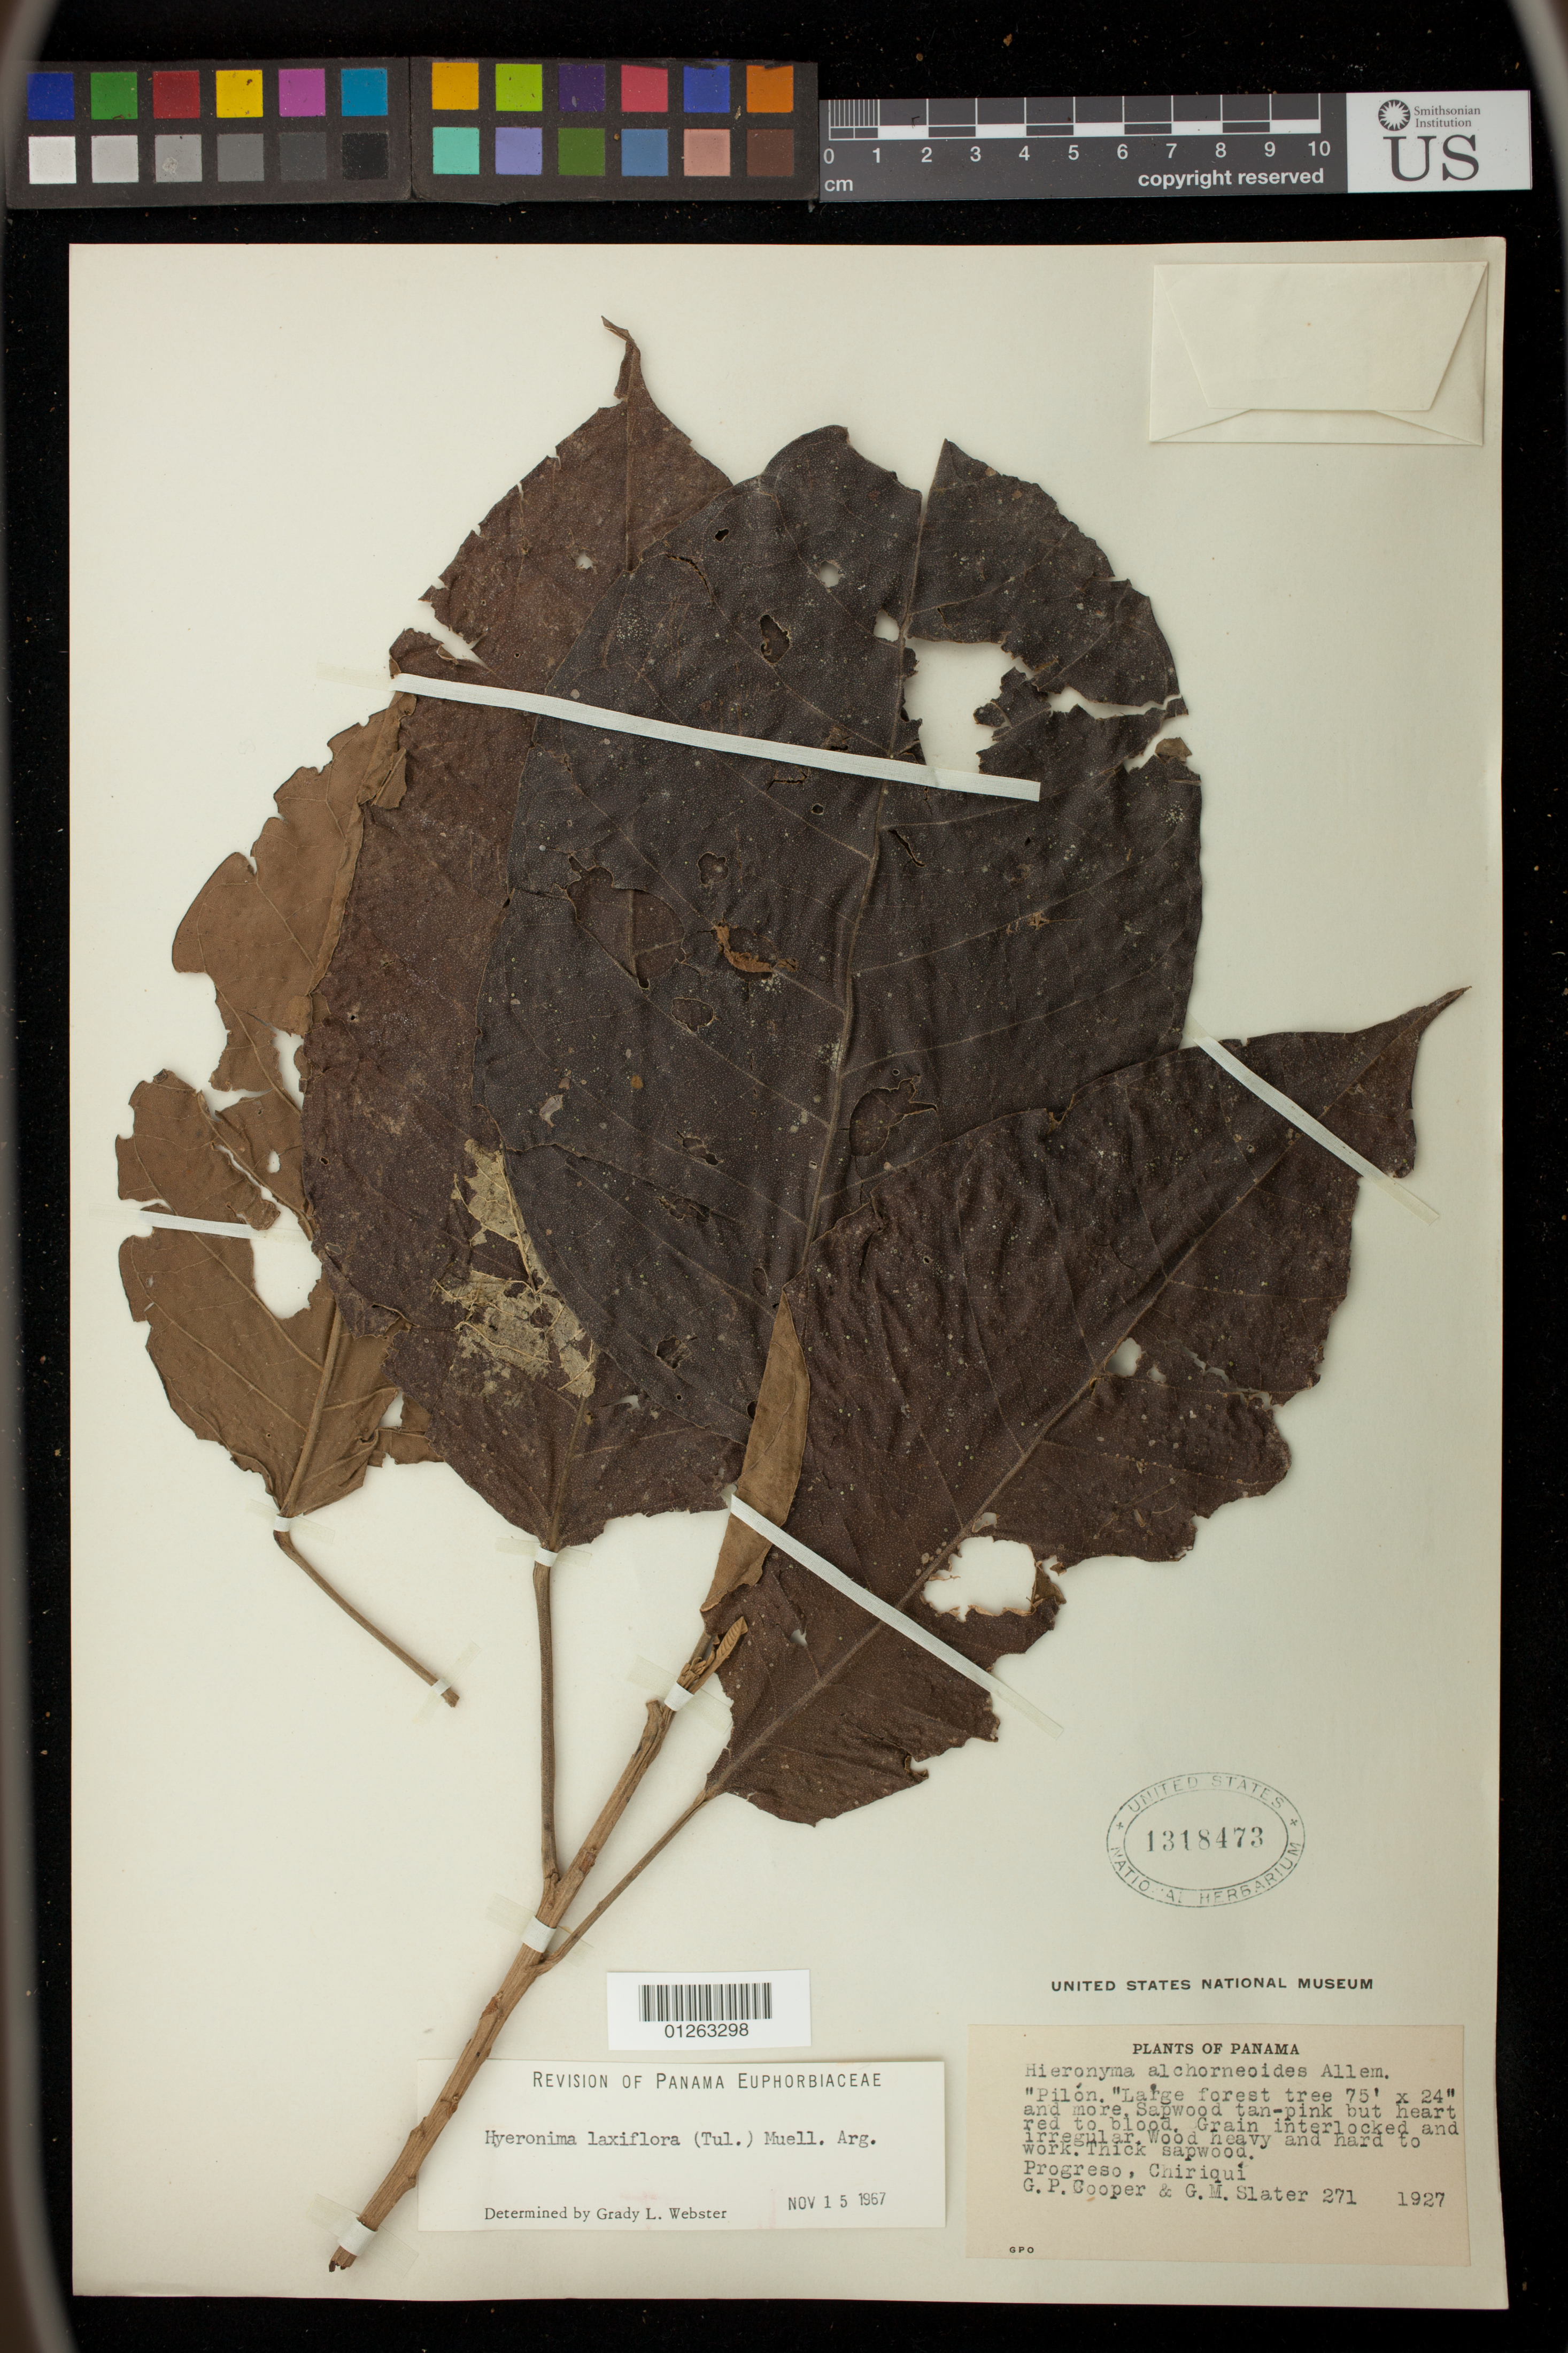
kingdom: Plantae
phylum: Tracheophyta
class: Magnoliopsida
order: Malpighiales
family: Phyllanthaceae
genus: Hieronyma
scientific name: Hieronyma laxiflora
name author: (Tul.) Müll. Arg.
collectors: G. Cooper & G. Slater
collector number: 271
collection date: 1927-01-01/1927-12-31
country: Panama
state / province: Chiriquí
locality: Progreso, Chiriqui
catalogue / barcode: US 1318473